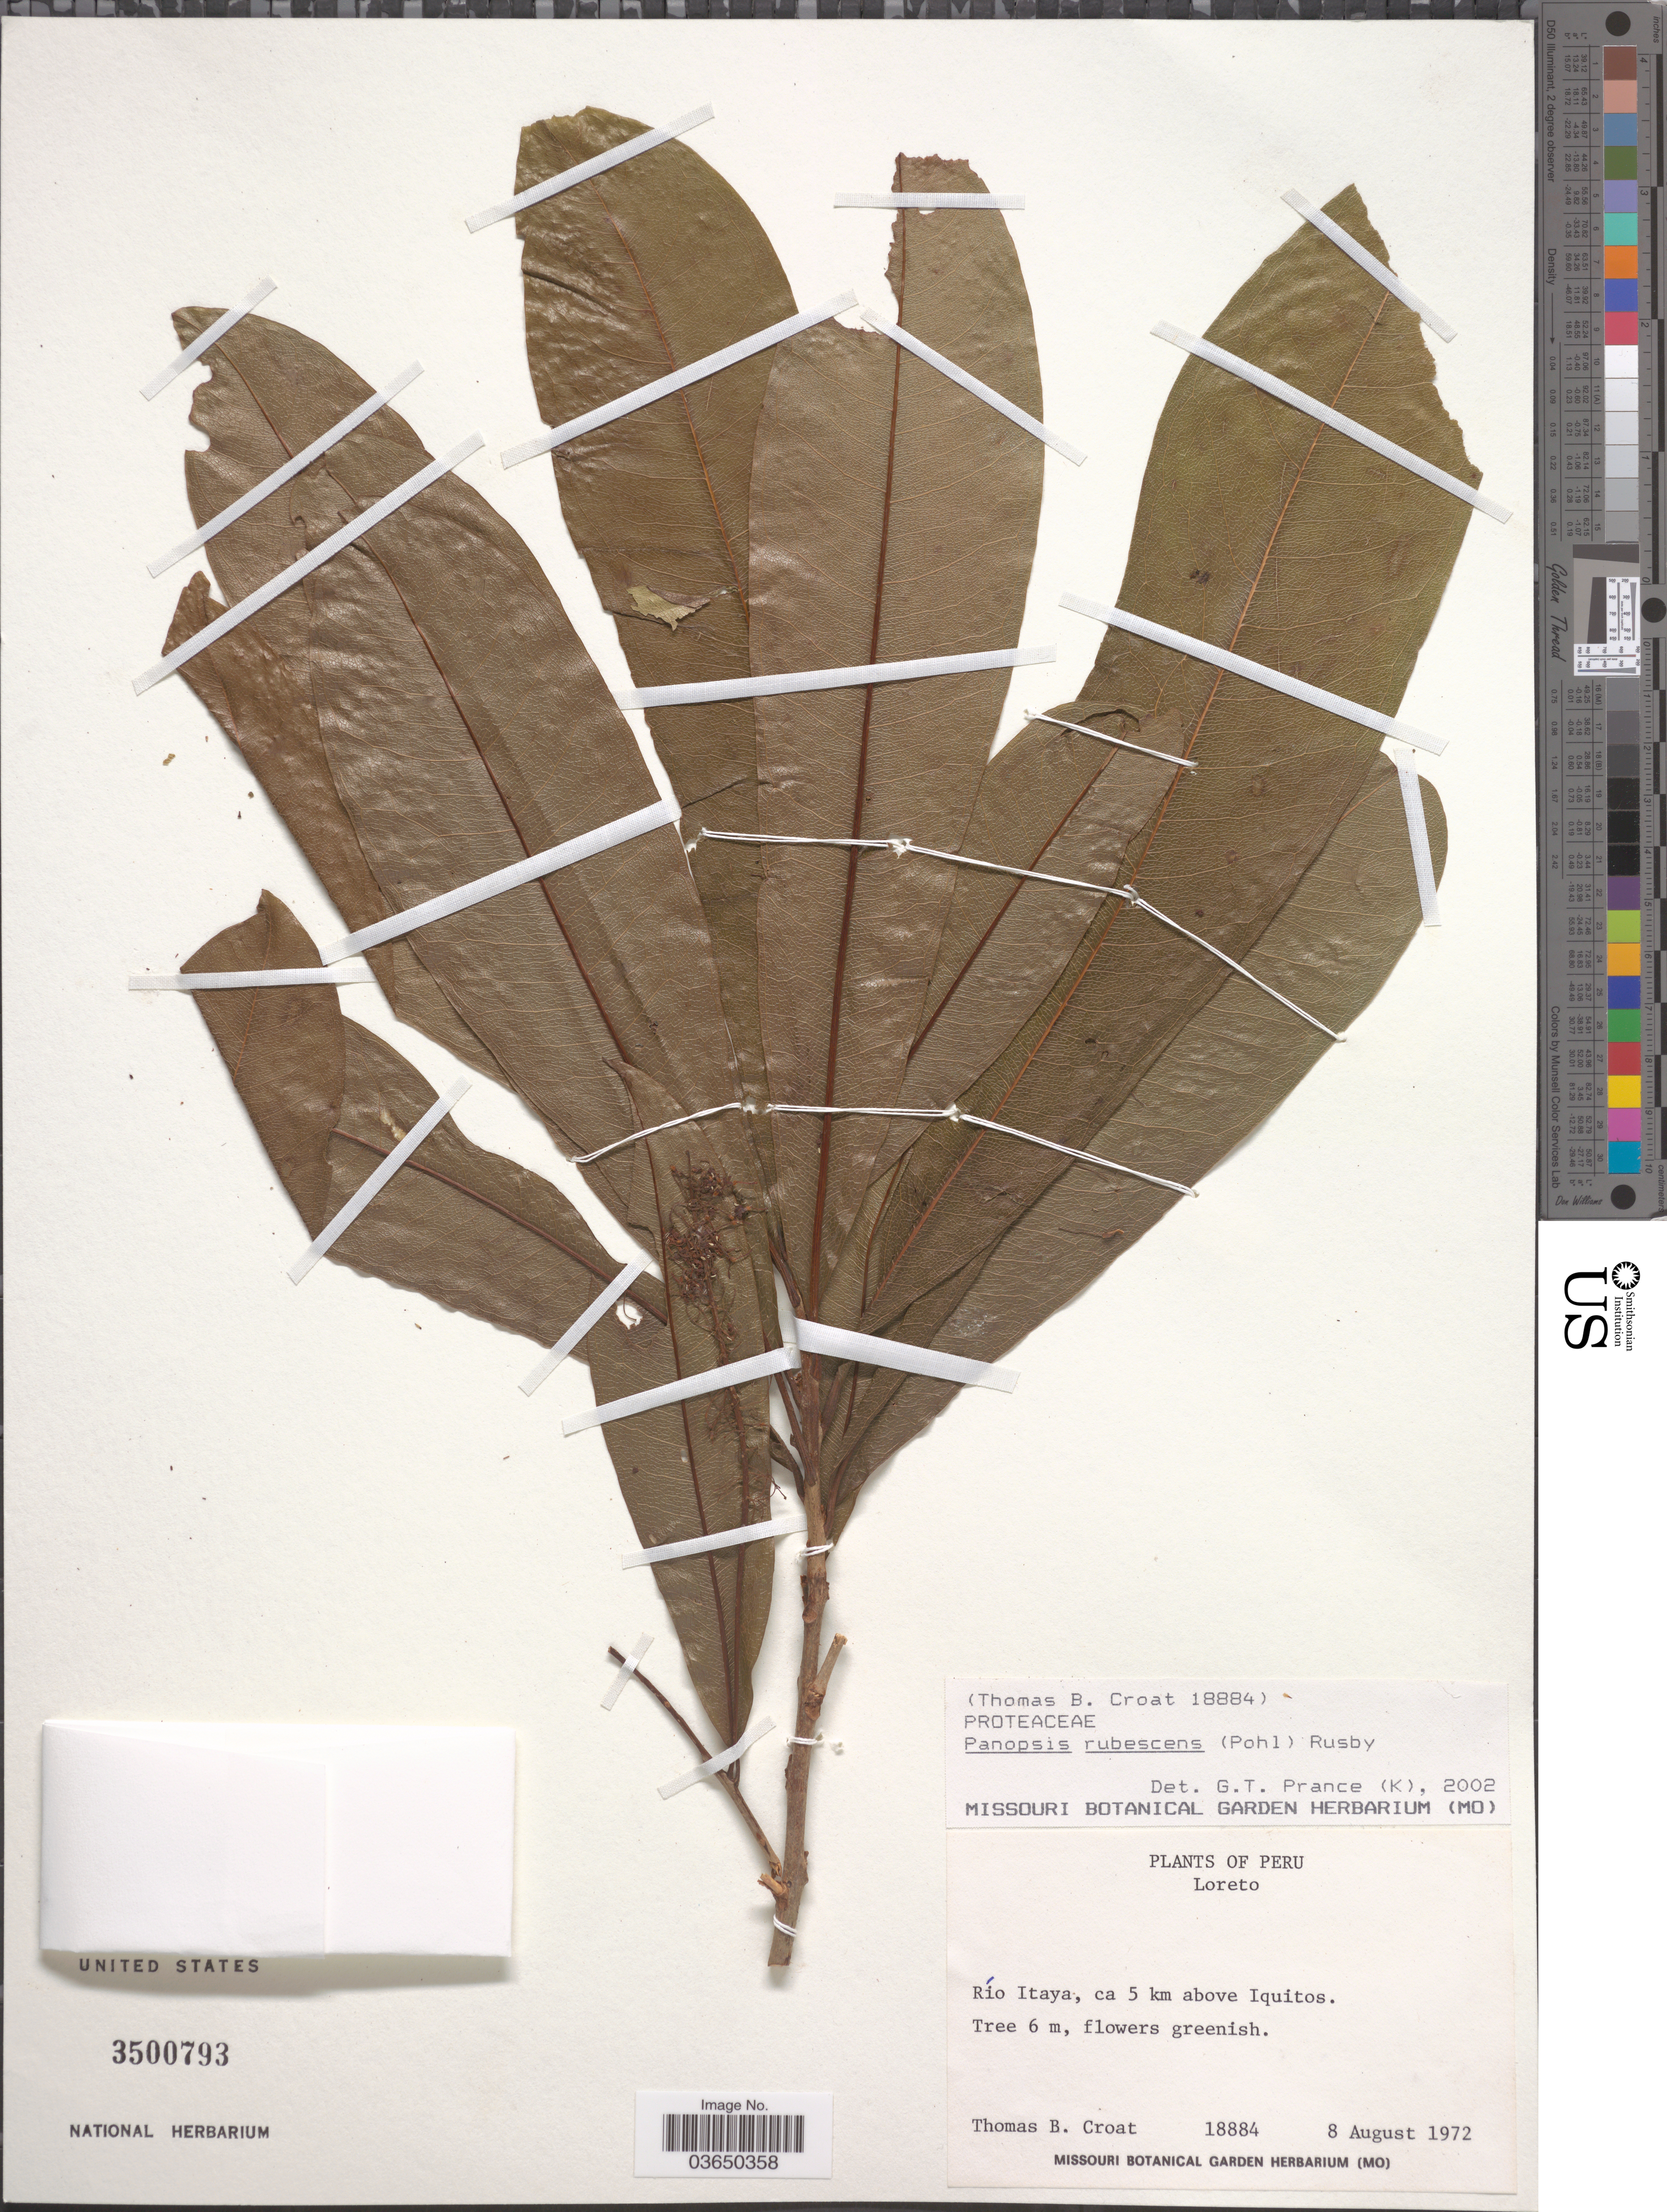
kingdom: Plantae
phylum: Tracheophyta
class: Magnoliopsida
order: Proteales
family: Proteaceae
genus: Panopsis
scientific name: Panopsis rubescens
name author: (Pohl) Pittier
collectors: T. B. Croat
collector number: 18884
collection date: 1972-08-08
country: Peru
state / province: Loreto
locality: Río Itaya, ca 5 km above Iquitos.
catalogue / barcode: US 3500793